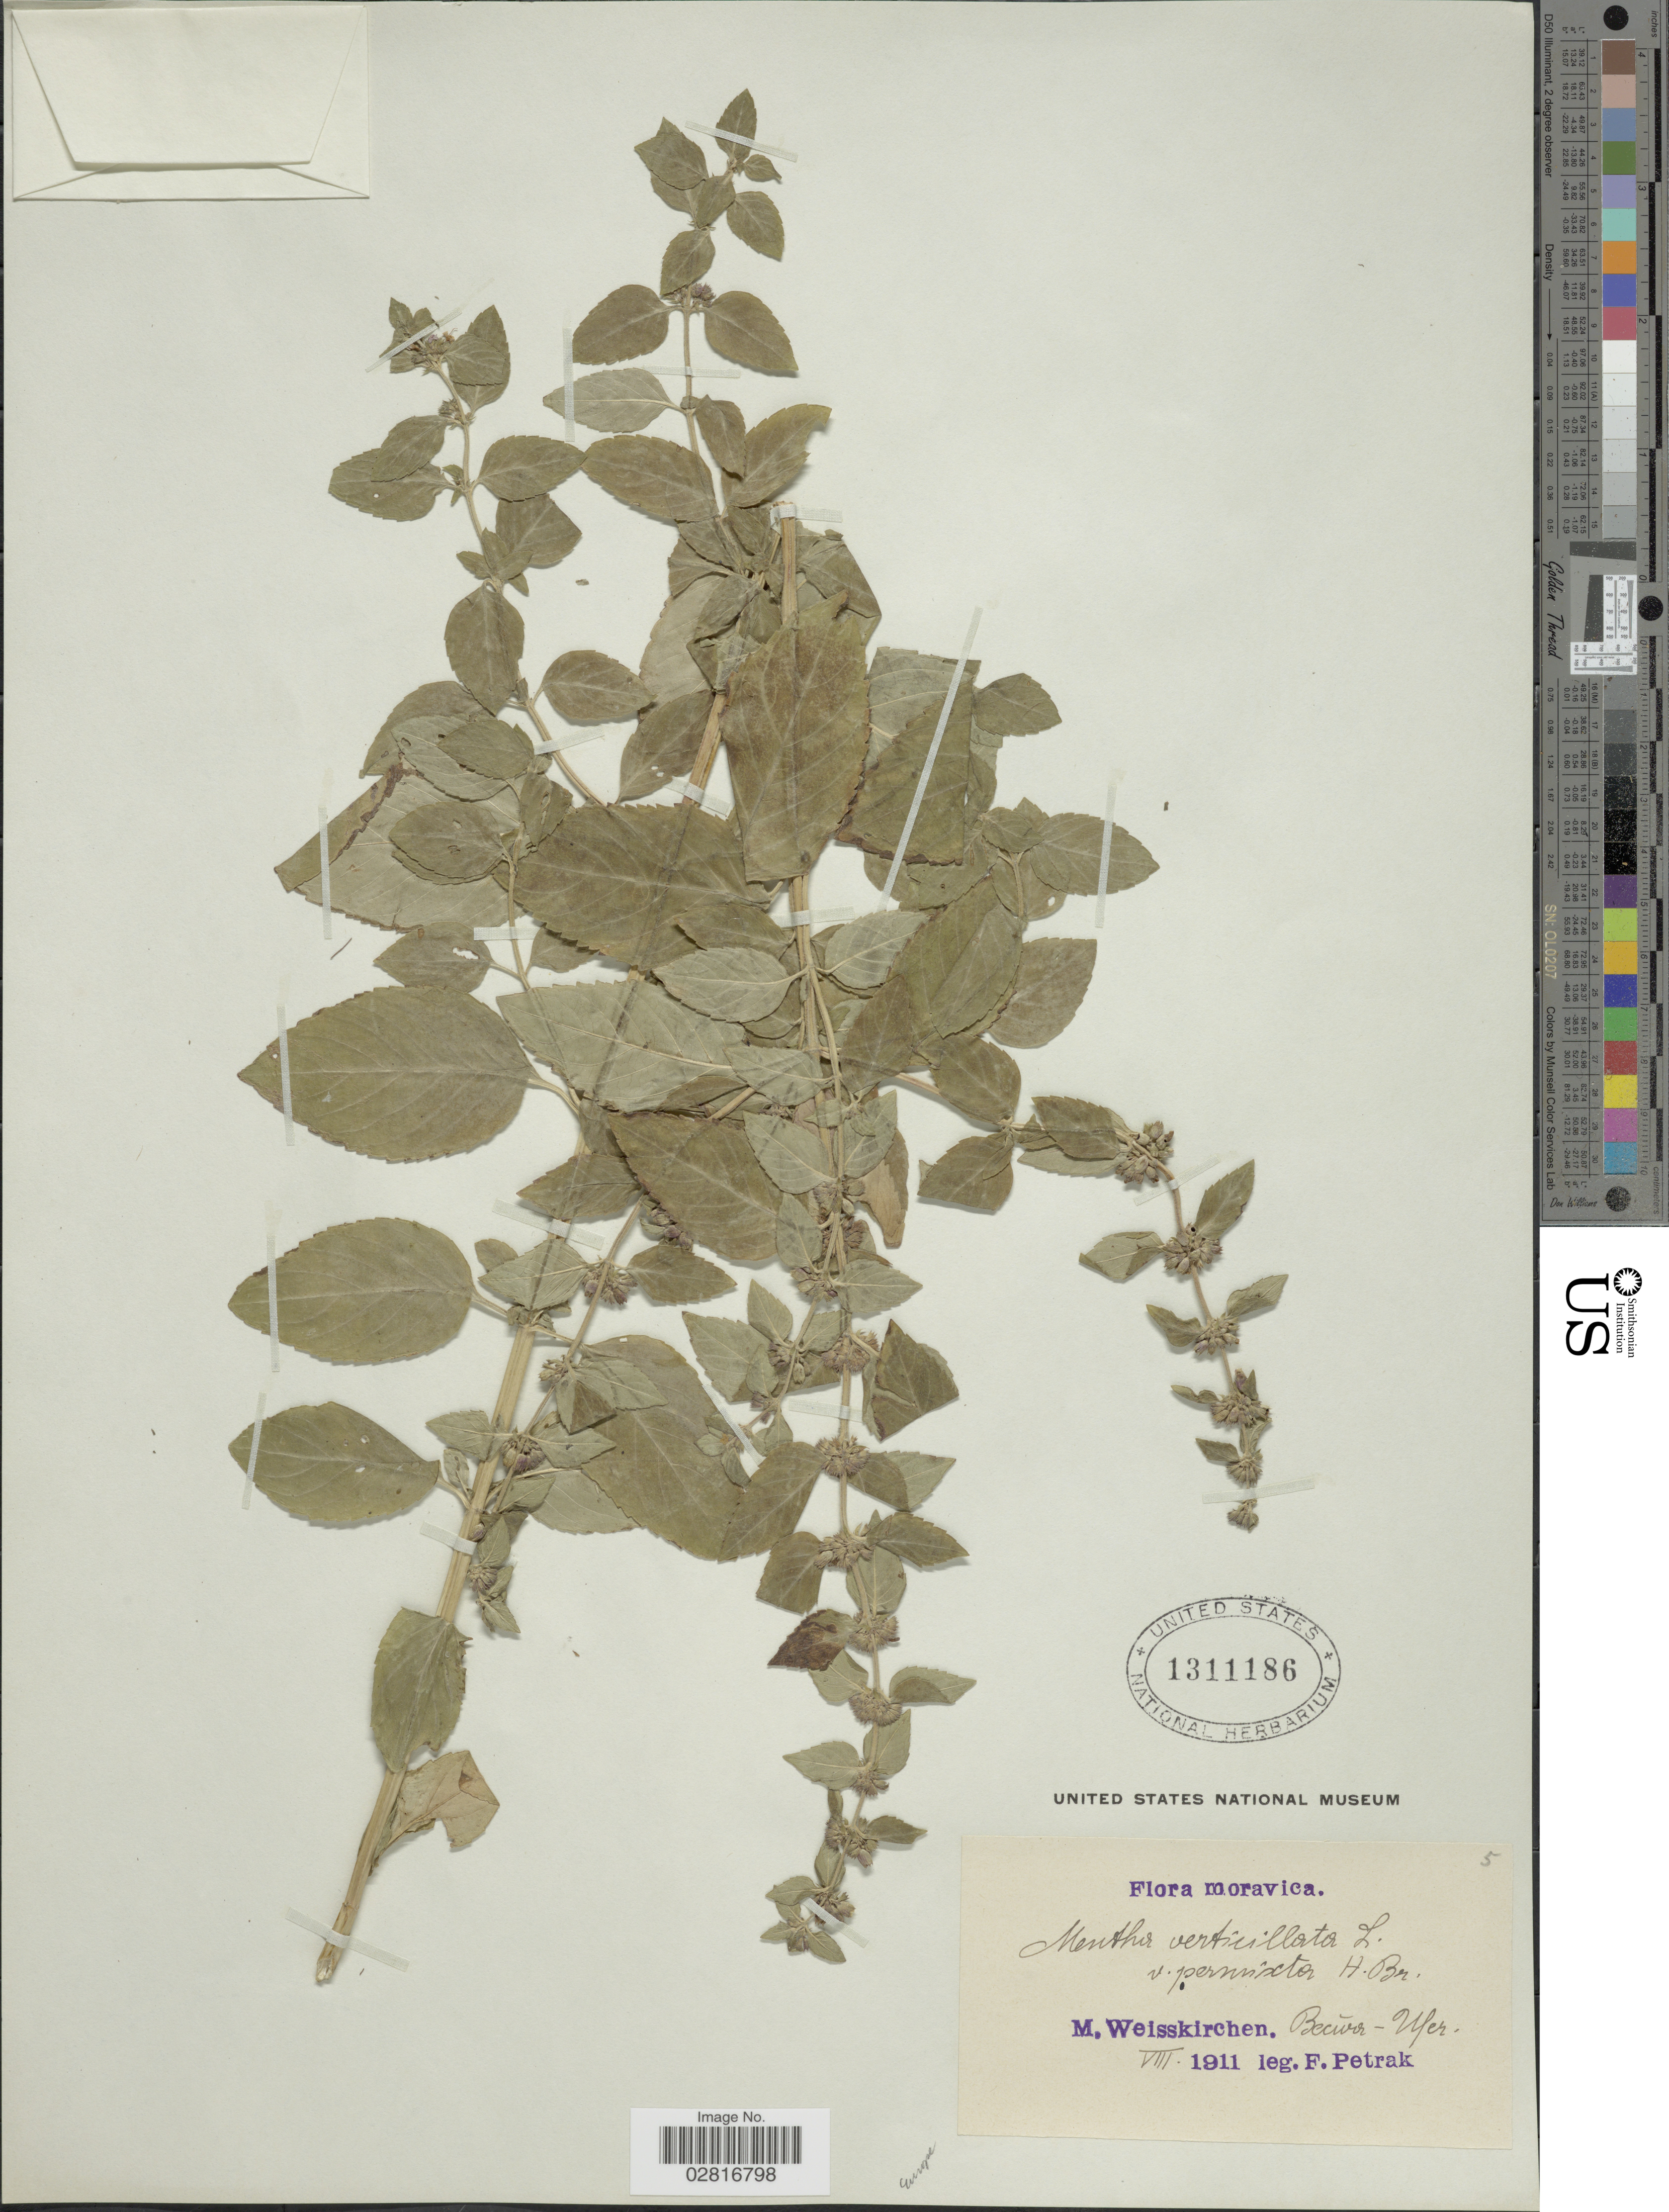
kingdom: Plantae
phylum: Tracheophyta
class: Magnoliopsida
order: Lamiales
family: Lamiaceae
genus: Mentha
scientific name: Mentha x verticillata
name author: L.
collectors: F. Petrak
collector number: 5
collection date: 1911-08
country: Czechia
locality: Moravica, M.Weisskirchen, Becivor [interpreted]-Ufer. Europe.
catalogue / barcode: US 1311186